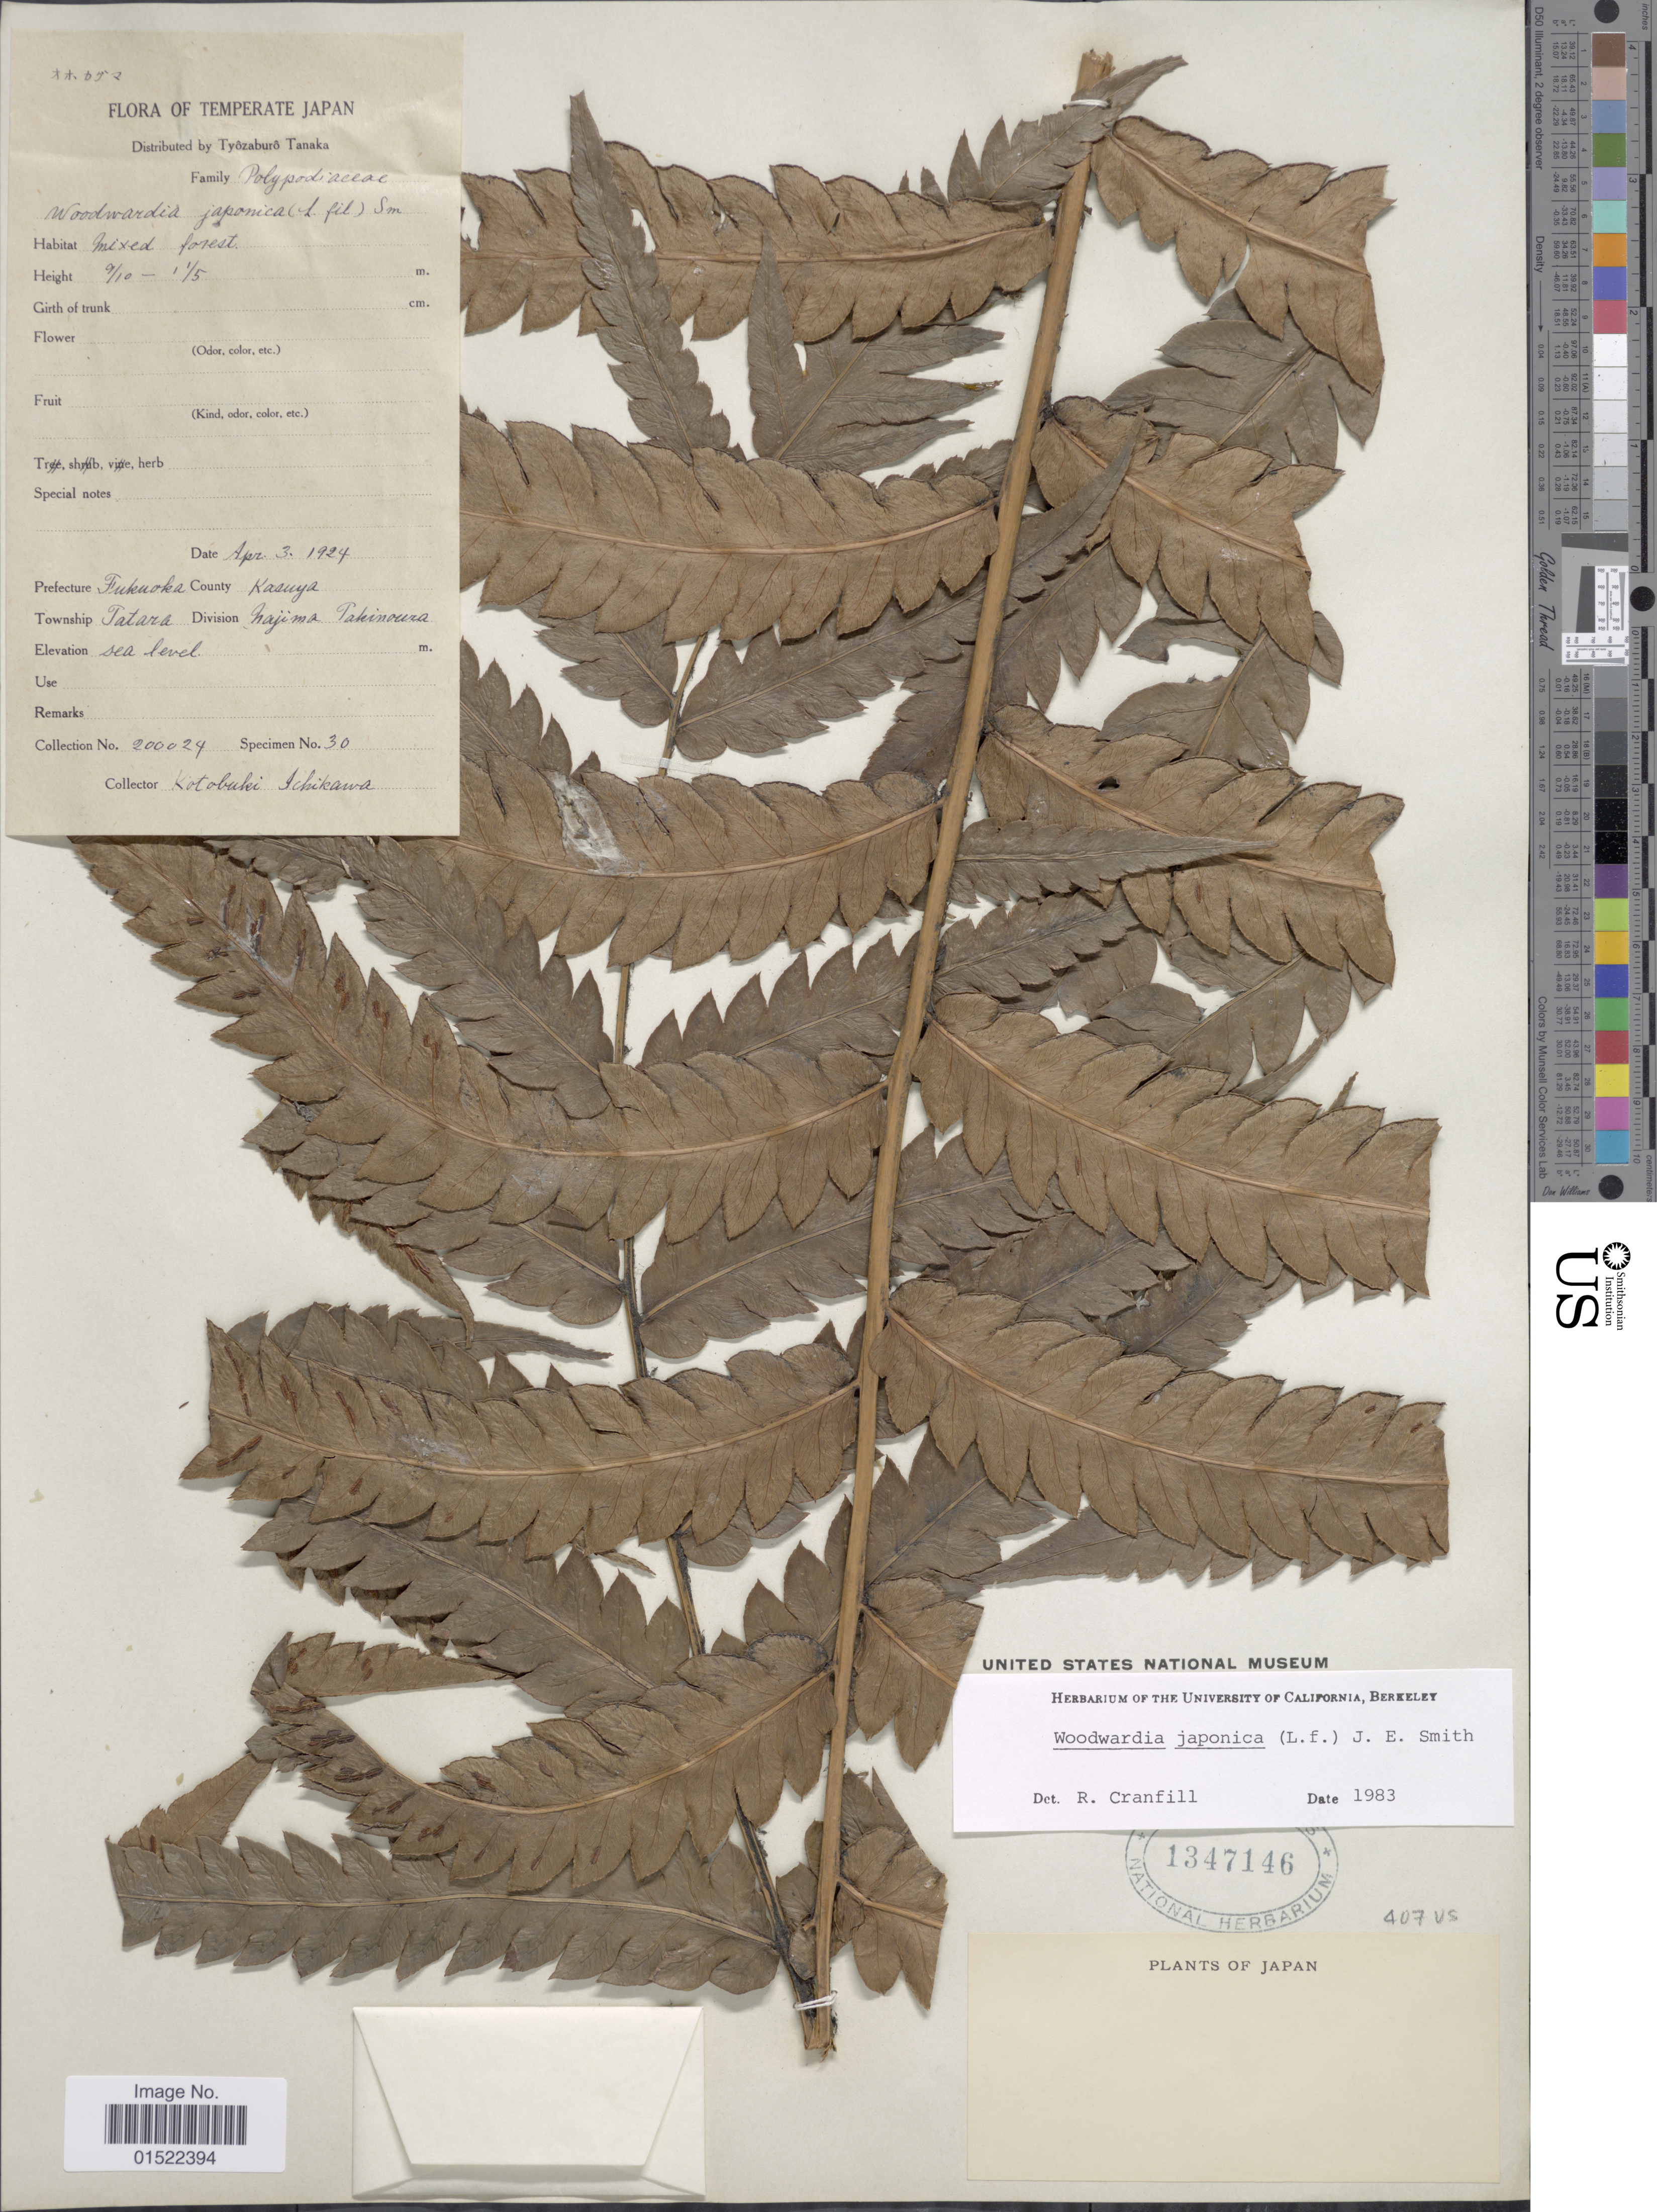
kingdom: Plantae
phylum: Tracheophyta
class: Polypodiopsida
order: Polypodiales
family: Blechnaceae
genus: Woodwardia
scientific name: Woodwardia japonica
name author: (L. f.) Sm.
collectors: K. Ichikawa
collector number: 200024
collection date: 1924-04-03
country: Japan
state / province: Hukuoka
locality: Prefecture Fukuoka, County Kasuya, Township Tatara, Division Najima Takinoura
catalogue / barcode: US 1347146